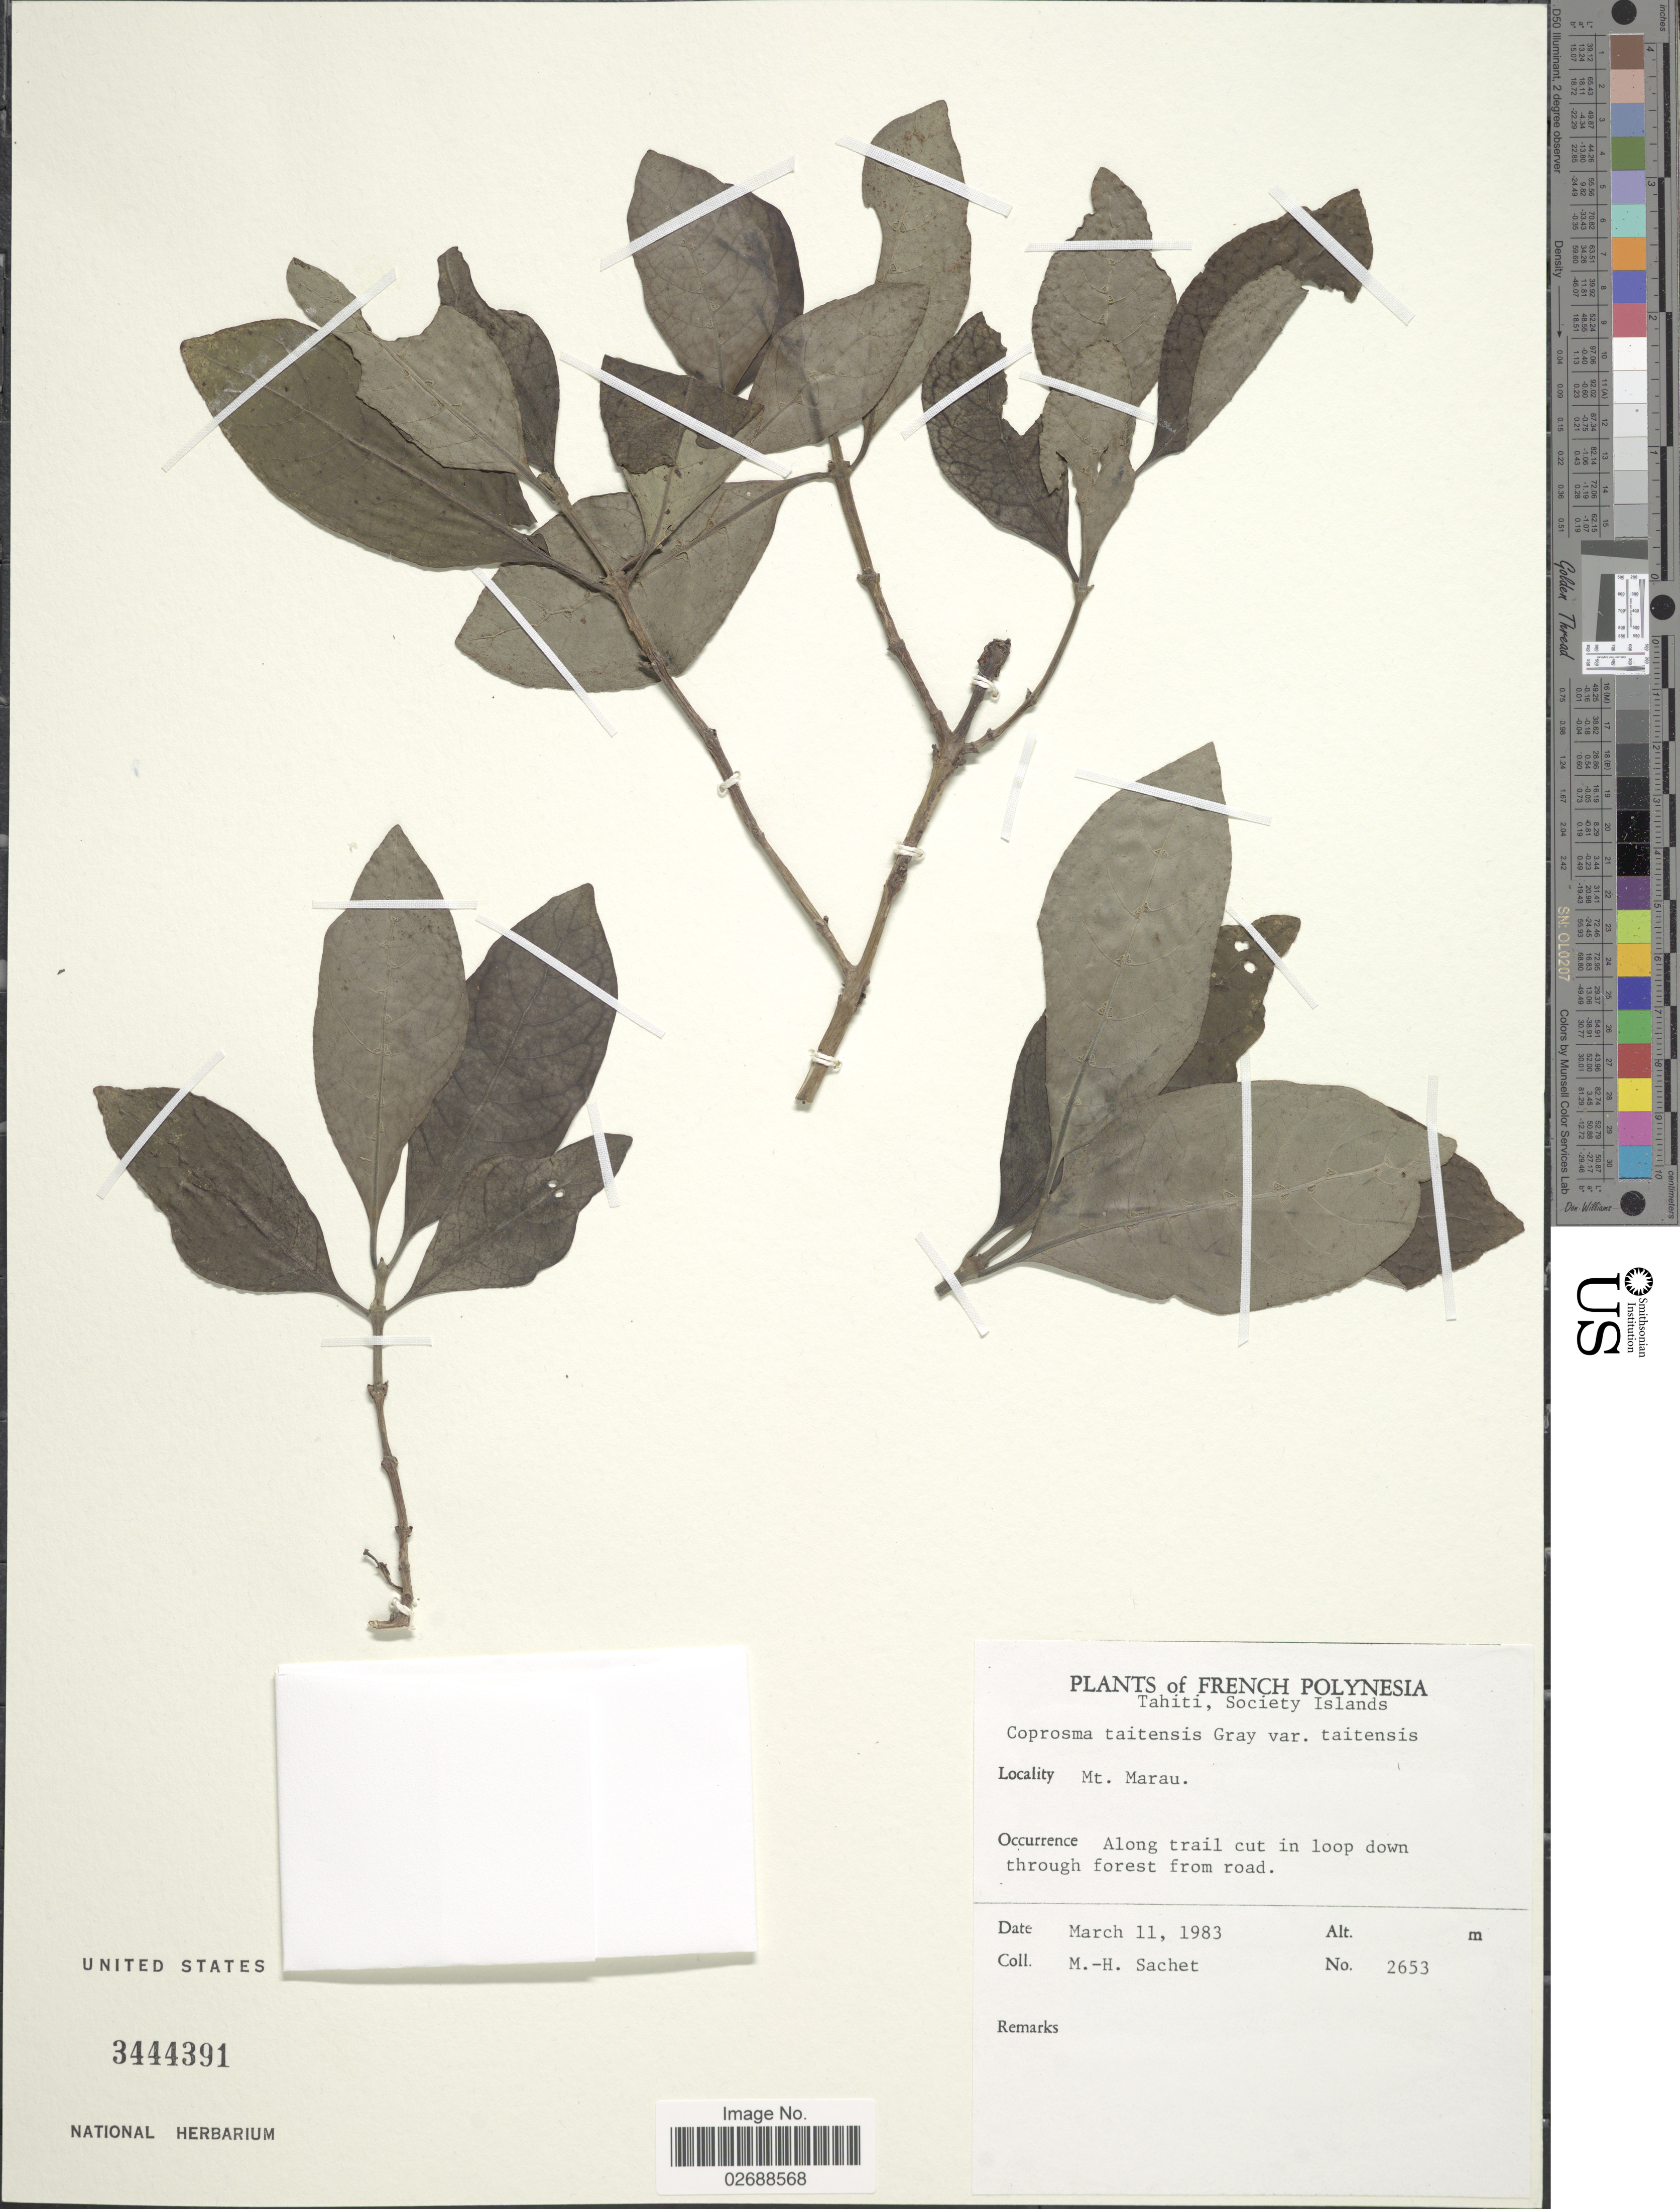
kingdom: Plantae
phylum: Tracheophyta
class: Magnoliopsida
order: Gentianales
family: Rubiaceae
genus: Coprosma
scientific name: Coprosma tahitensis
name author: A. Gray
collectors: M.-H. Sachet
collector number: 2653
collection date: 1983-03-11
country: French Polynesia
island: Tahiti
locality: Society Islands, Tahiti, Mt. Marau, along trail cut in loop down through forest from road.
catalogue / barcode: US 3444391